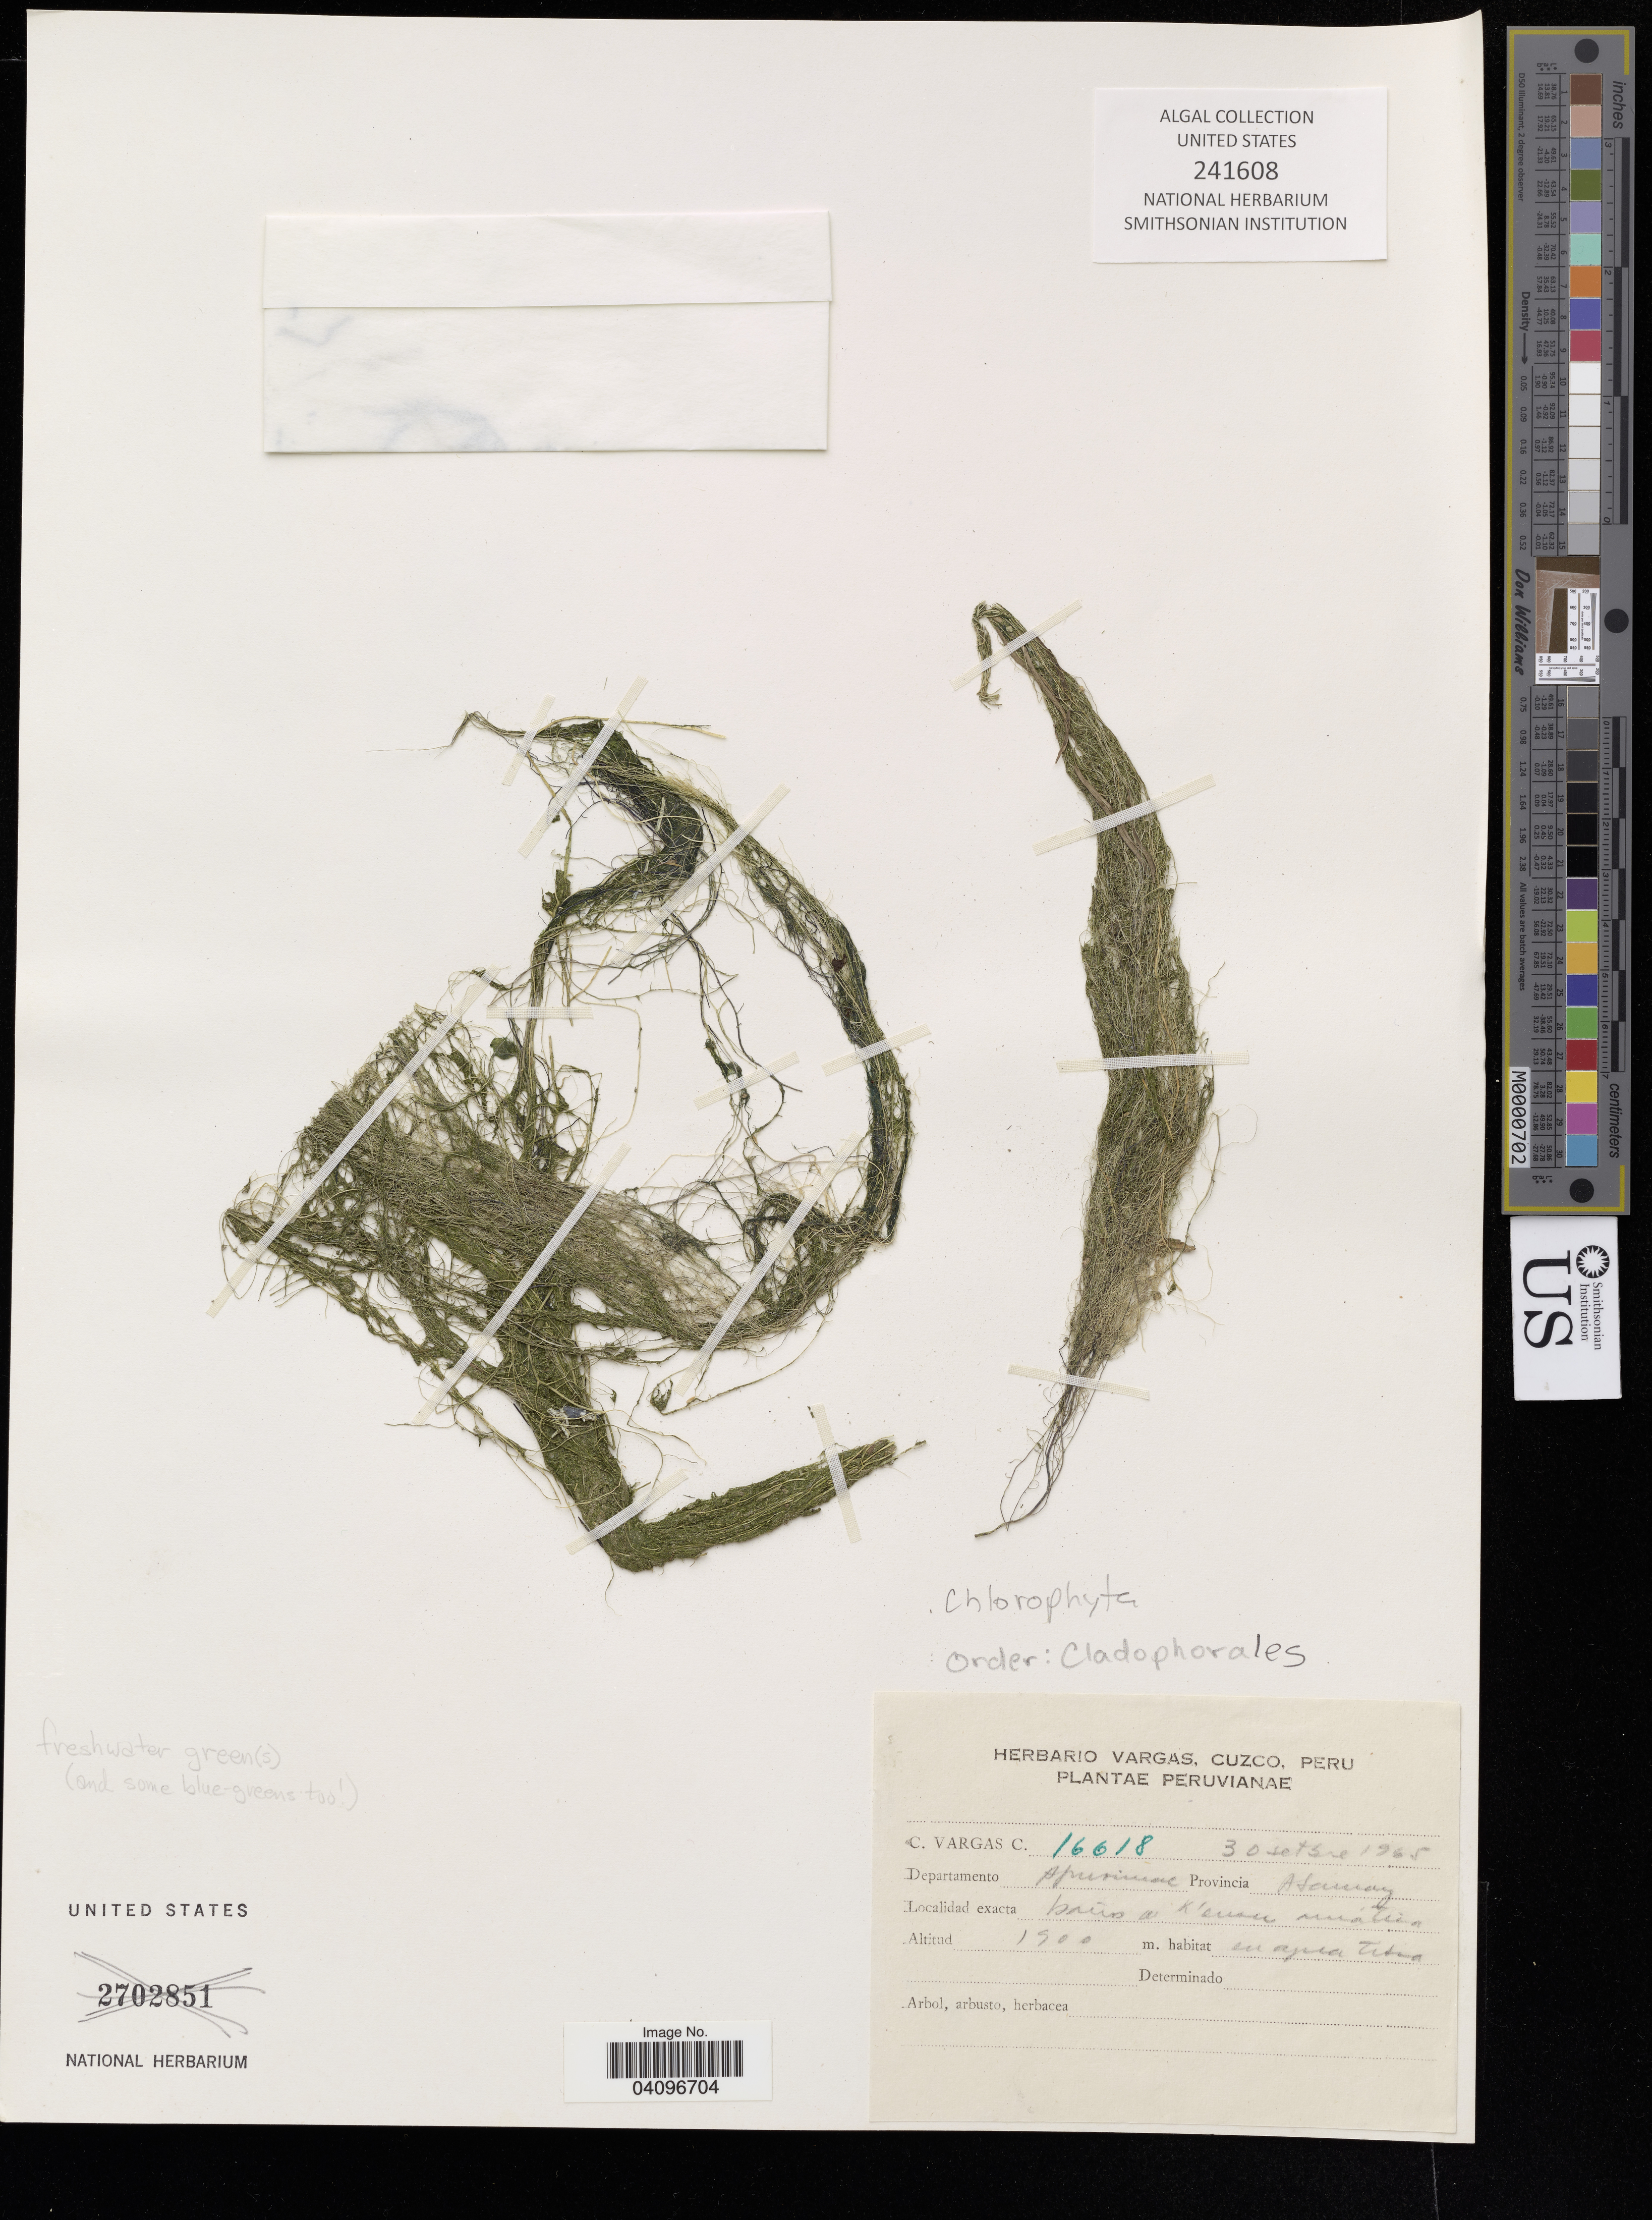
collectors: C. Vargas C.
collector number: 16618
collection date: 1965-09-30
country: Peru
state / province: Apurimac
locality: Abancay. Bains !.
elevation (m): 1900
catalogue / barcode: US 241608